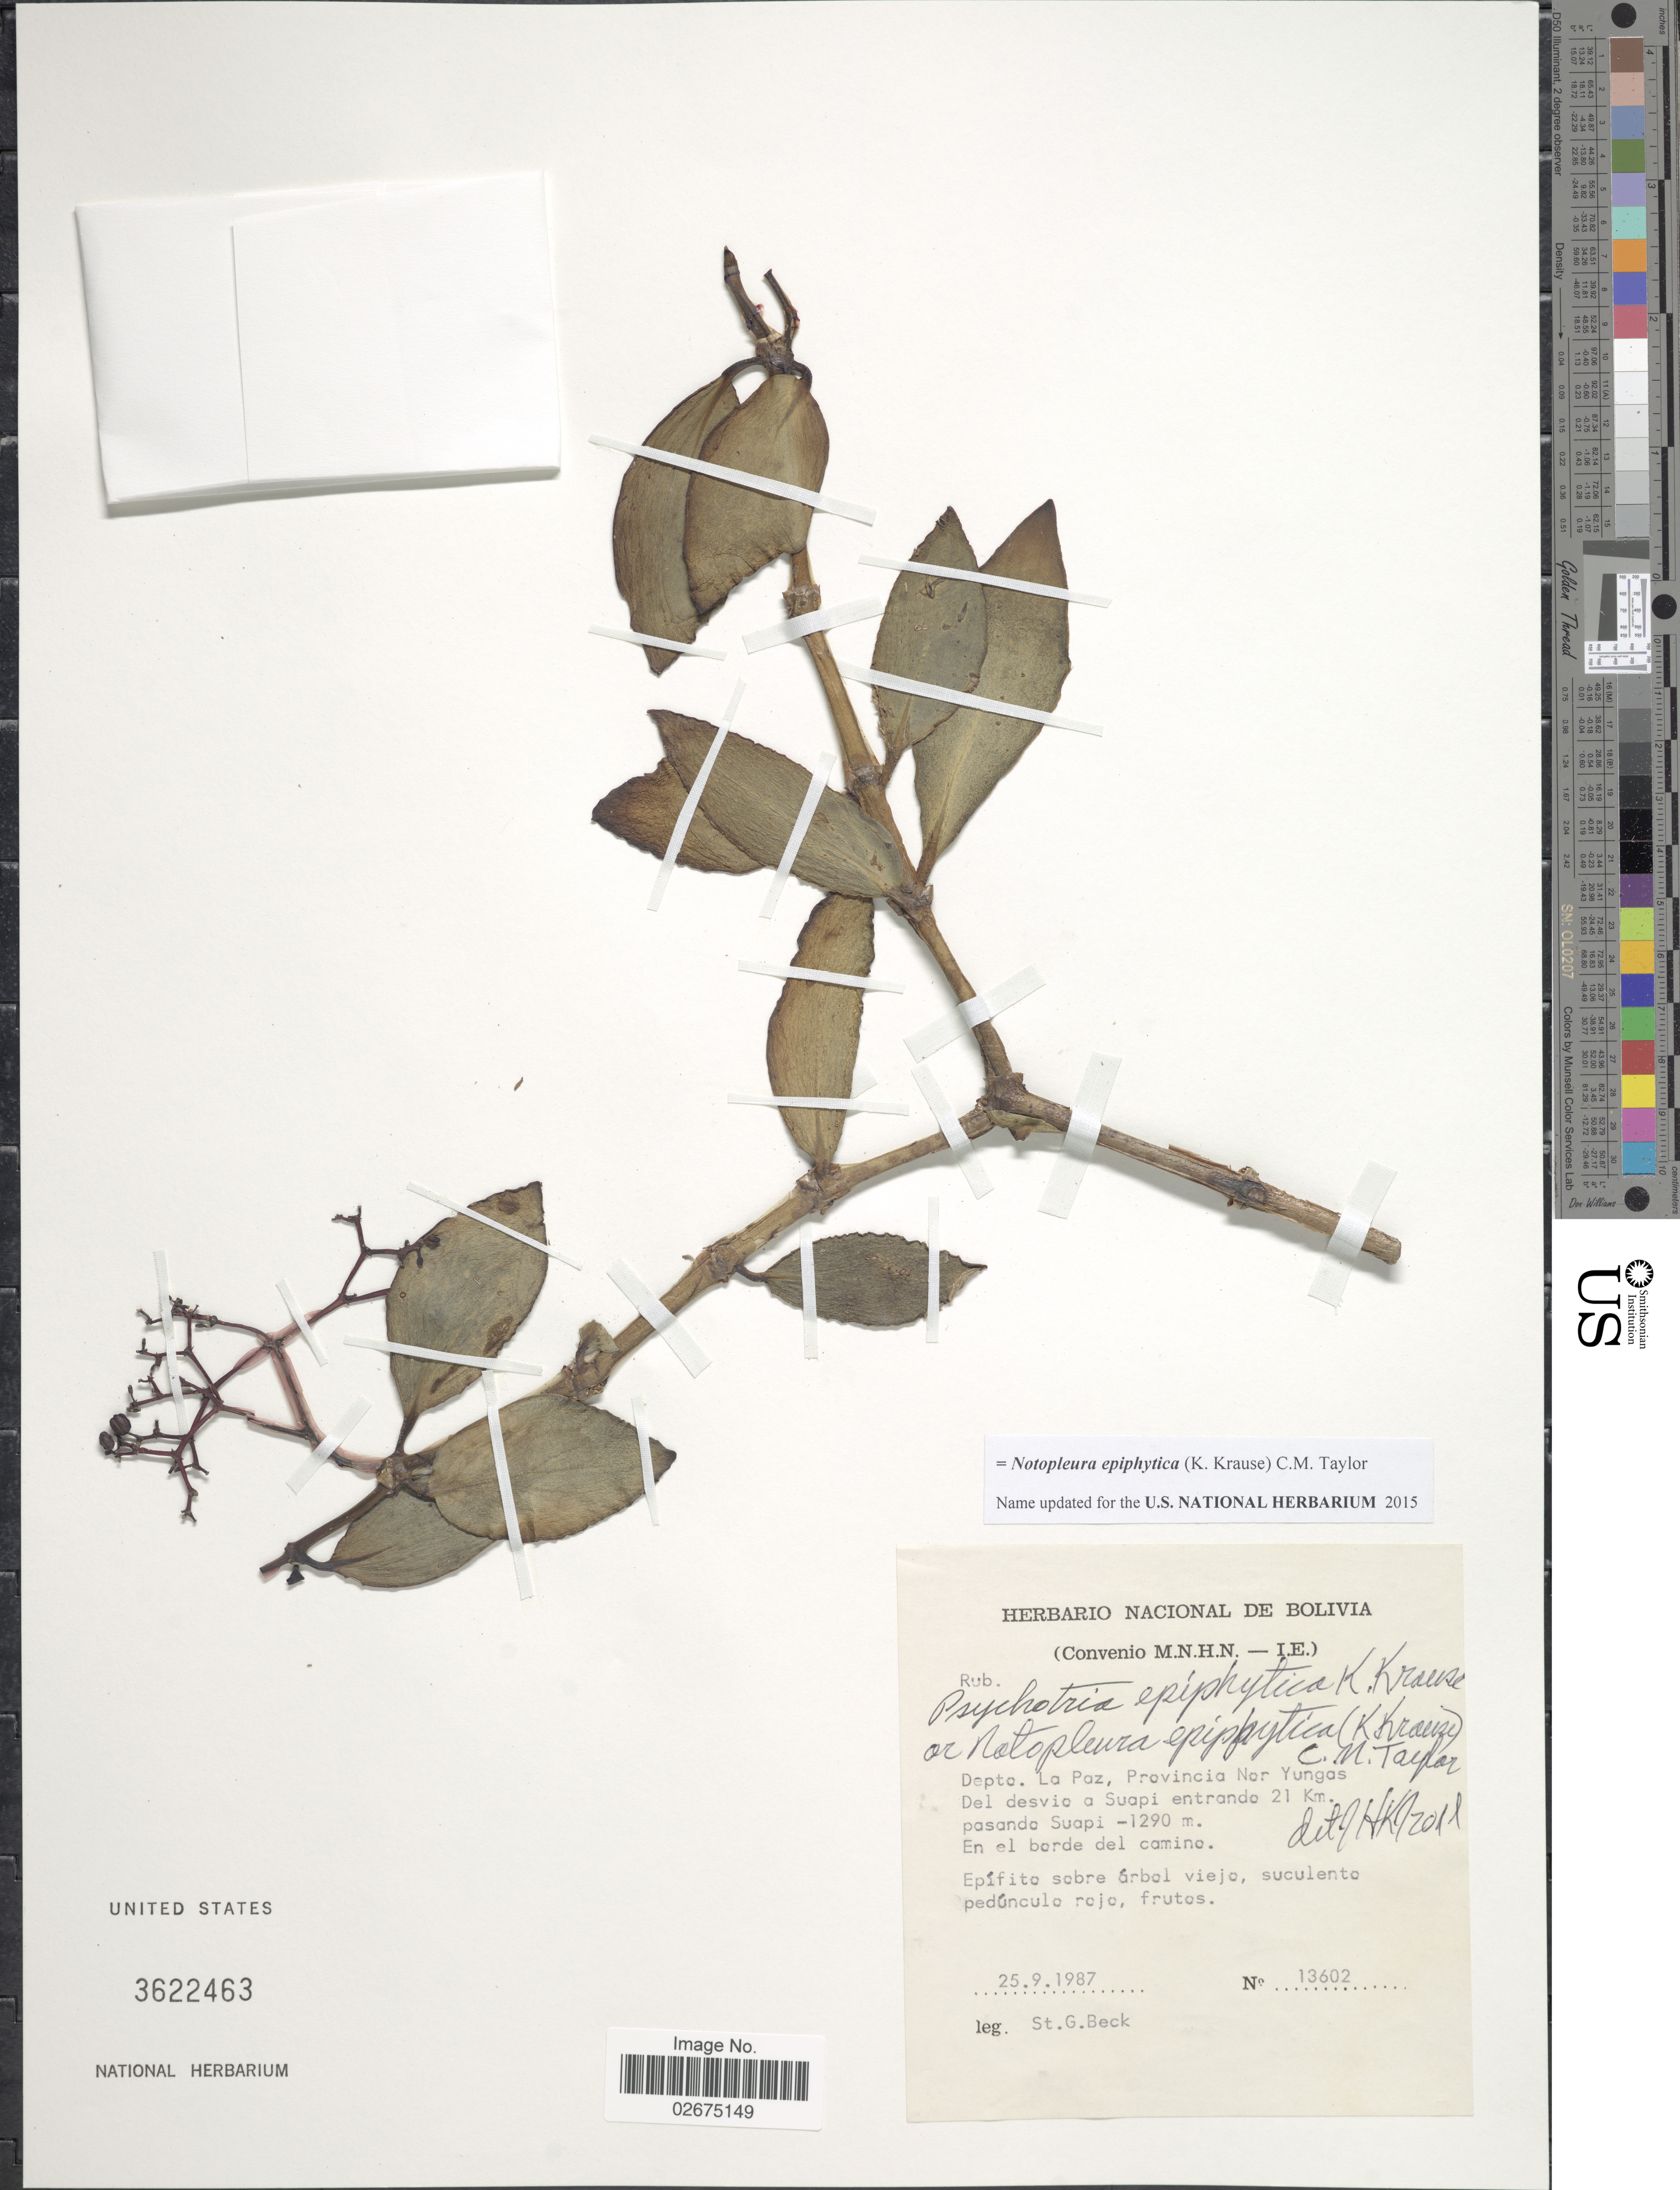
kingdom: Plantae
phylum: Tracheophyta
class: Magnoliopsida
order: Gentianales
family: Rubiaceae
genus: Notopleura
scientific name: Notopleura epiphytica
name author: (K. Krause) C.M. Taylor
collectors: S. G. Beck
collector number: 13602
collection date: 1987-09-25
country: Bolivia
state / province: La Paz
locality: Provincia Nor Yungas. Del desvio a Suapi entrando 21 Km. pasanda Suapi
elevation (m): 1290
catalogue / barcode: US 3622463